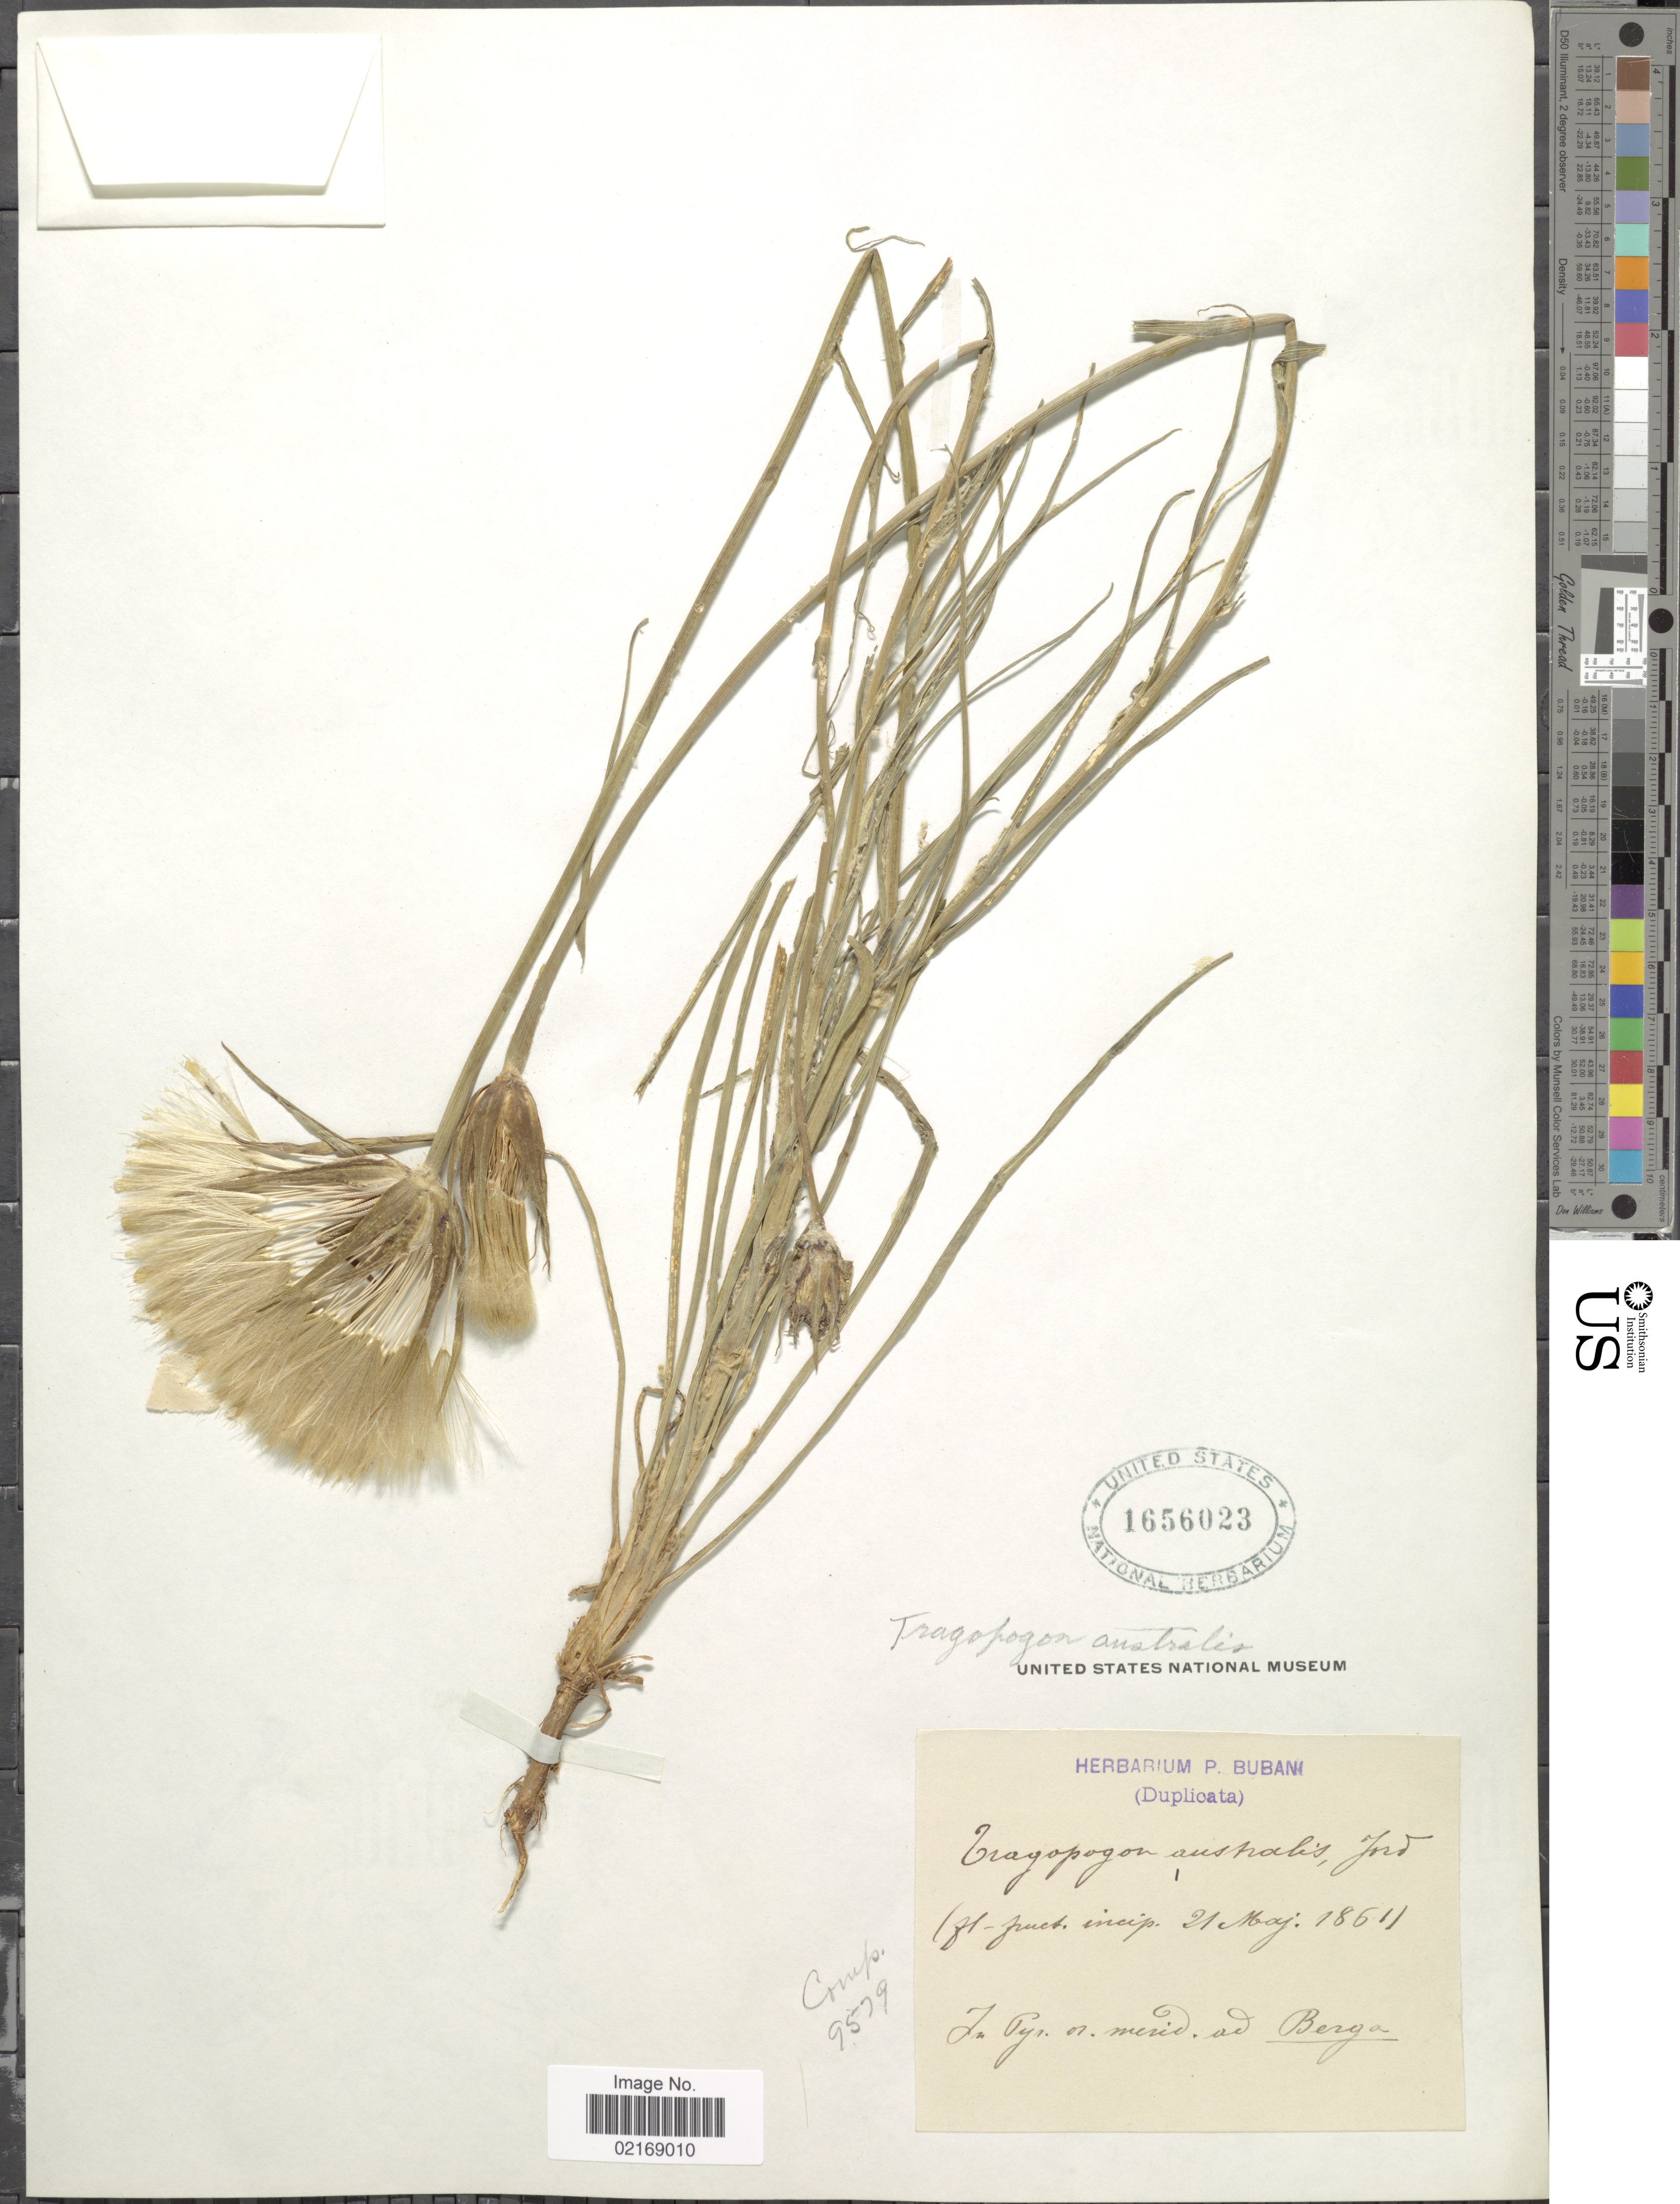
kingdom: Plantae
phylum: Tracheophyta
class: Magnoliopsida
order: Asterales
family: Asteraceae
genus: Tragopogon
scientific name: Tragopogon porrifolius subsp. porrifolius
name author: L.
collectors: ex herb. P. Bubani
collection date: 1861-05-21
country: Germany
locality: In pyr. or. merid. ad Berga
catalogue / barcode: US 1656023